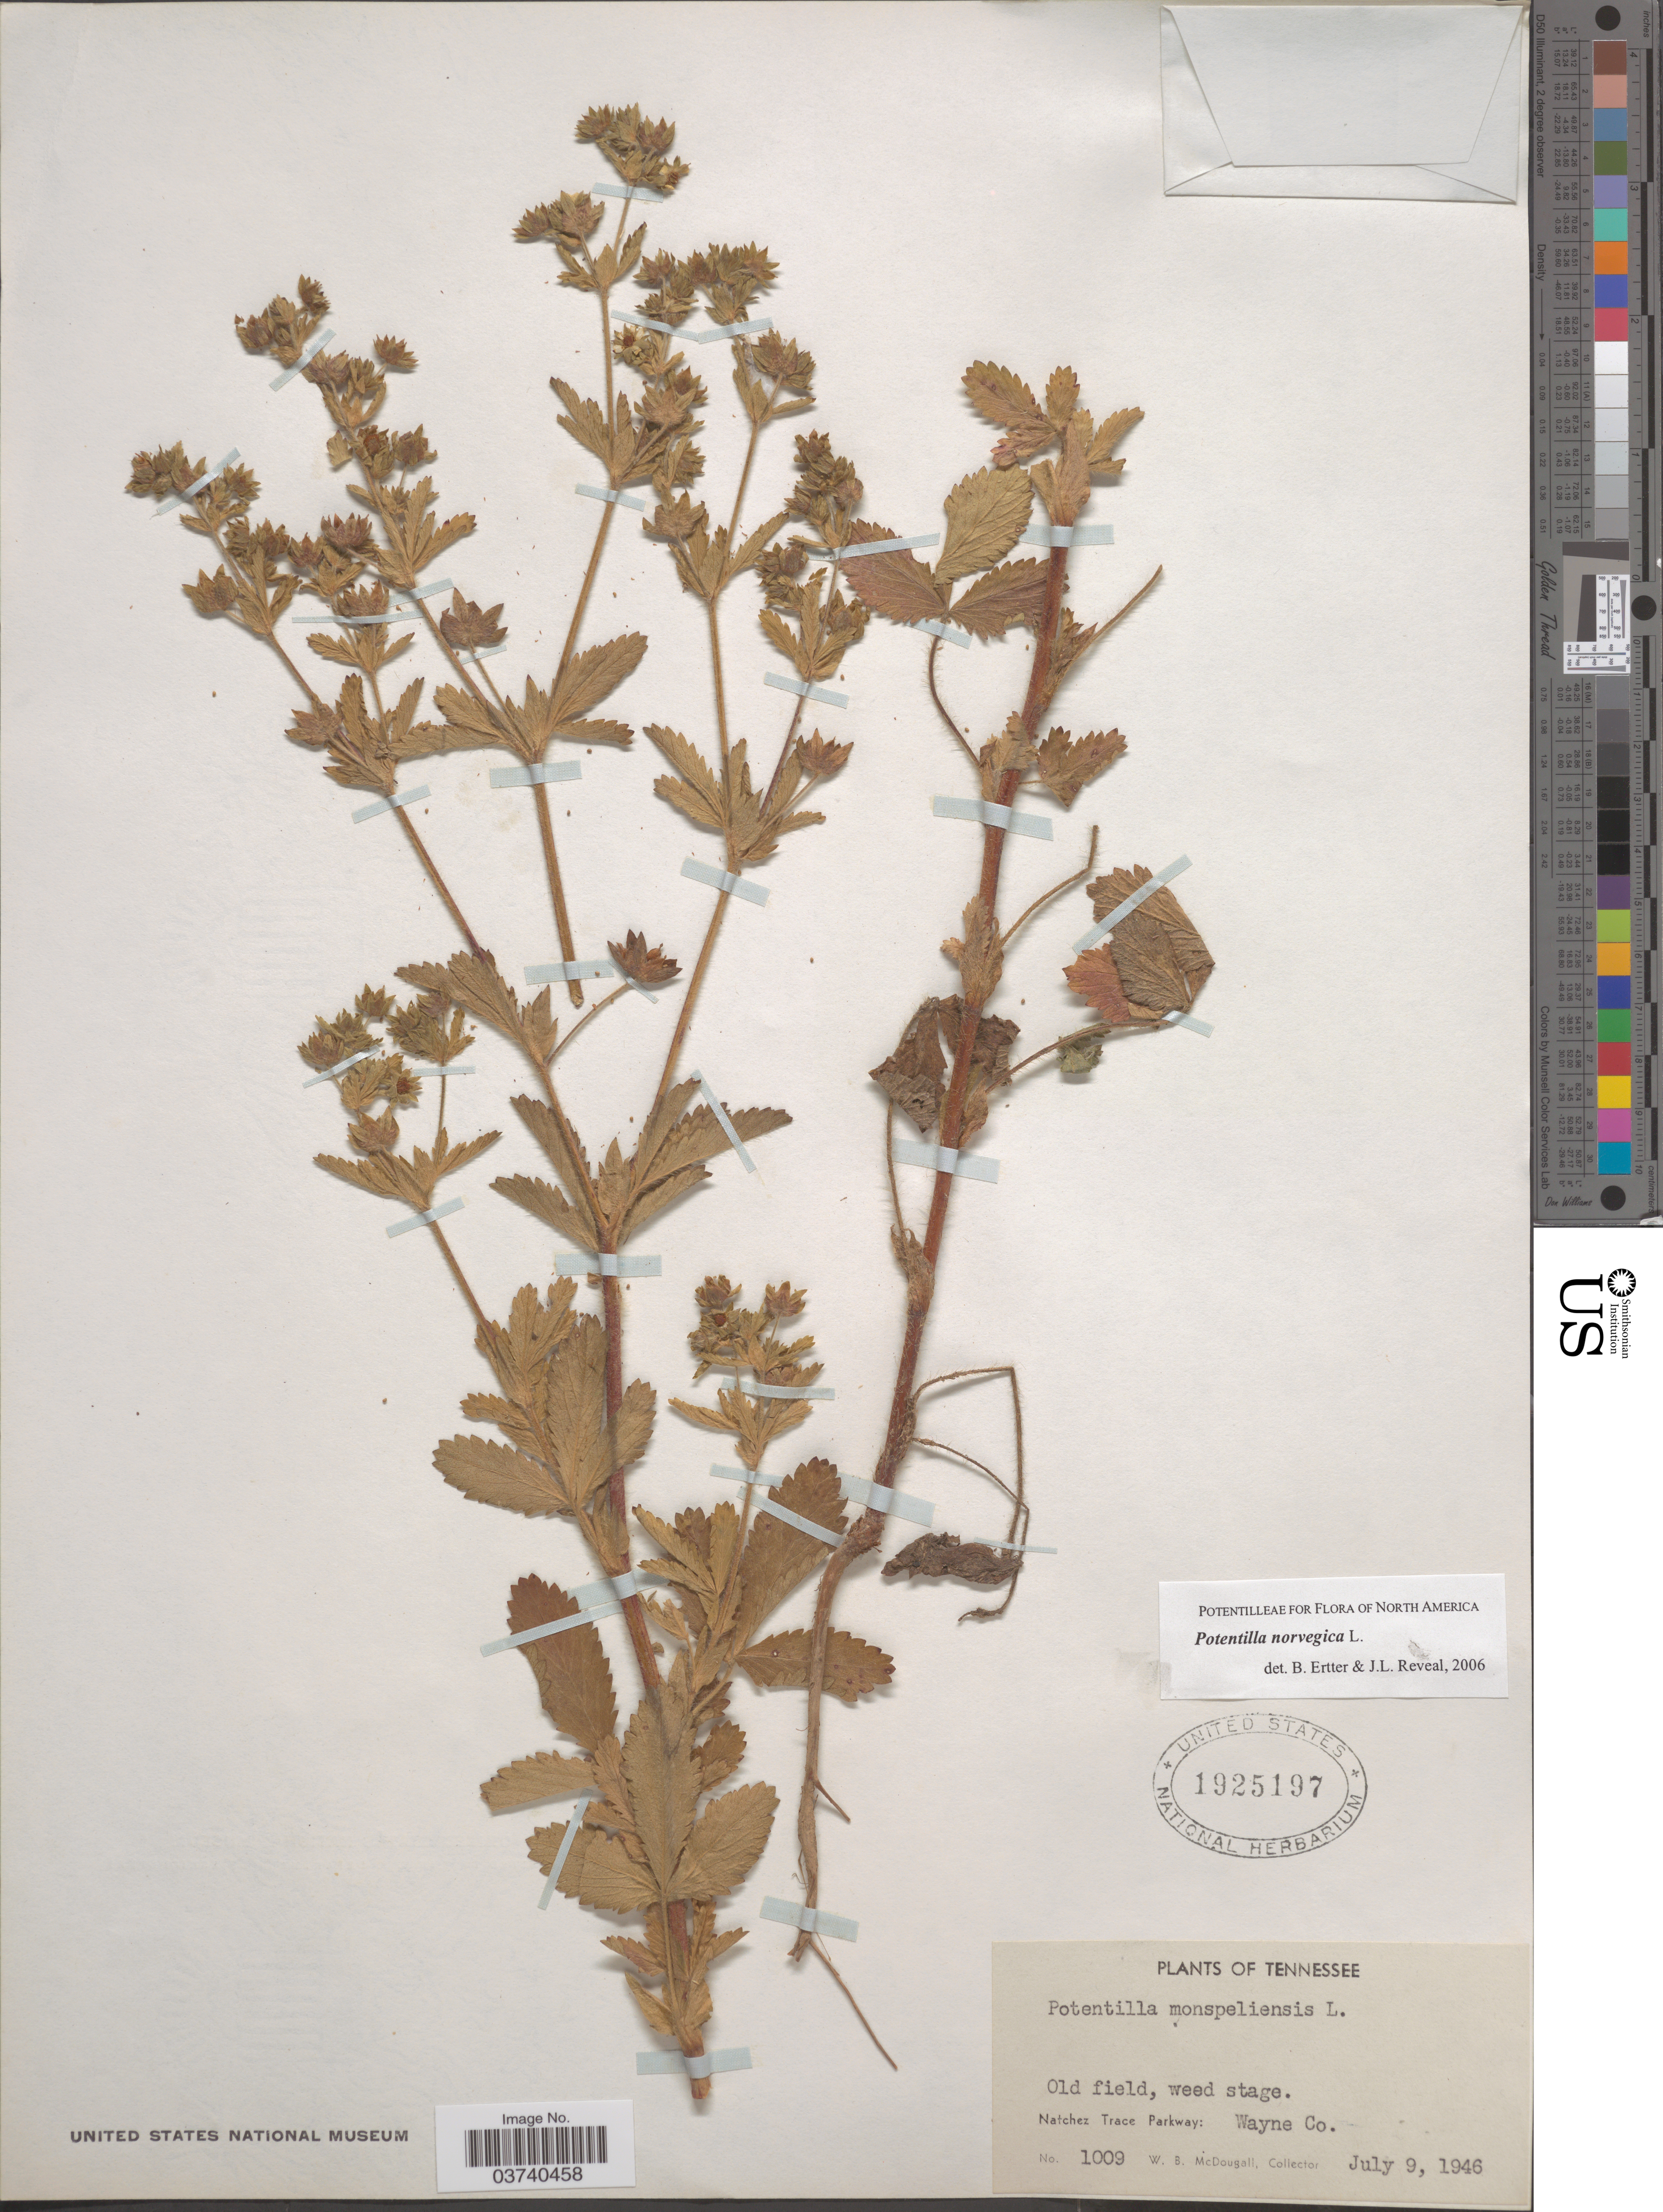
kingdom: Plantae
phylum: Tracheophyta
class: Magnoliopsida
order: Rosales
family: Rosaceae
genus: Potentilla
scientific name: Potentilla norvegica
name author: L.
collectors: W. B. McDougall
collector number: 1009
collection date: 1946-07-09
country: United States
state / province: Tennessee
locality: Natchez Trace Parkway: Wayne Co.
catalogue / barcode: US 1925197